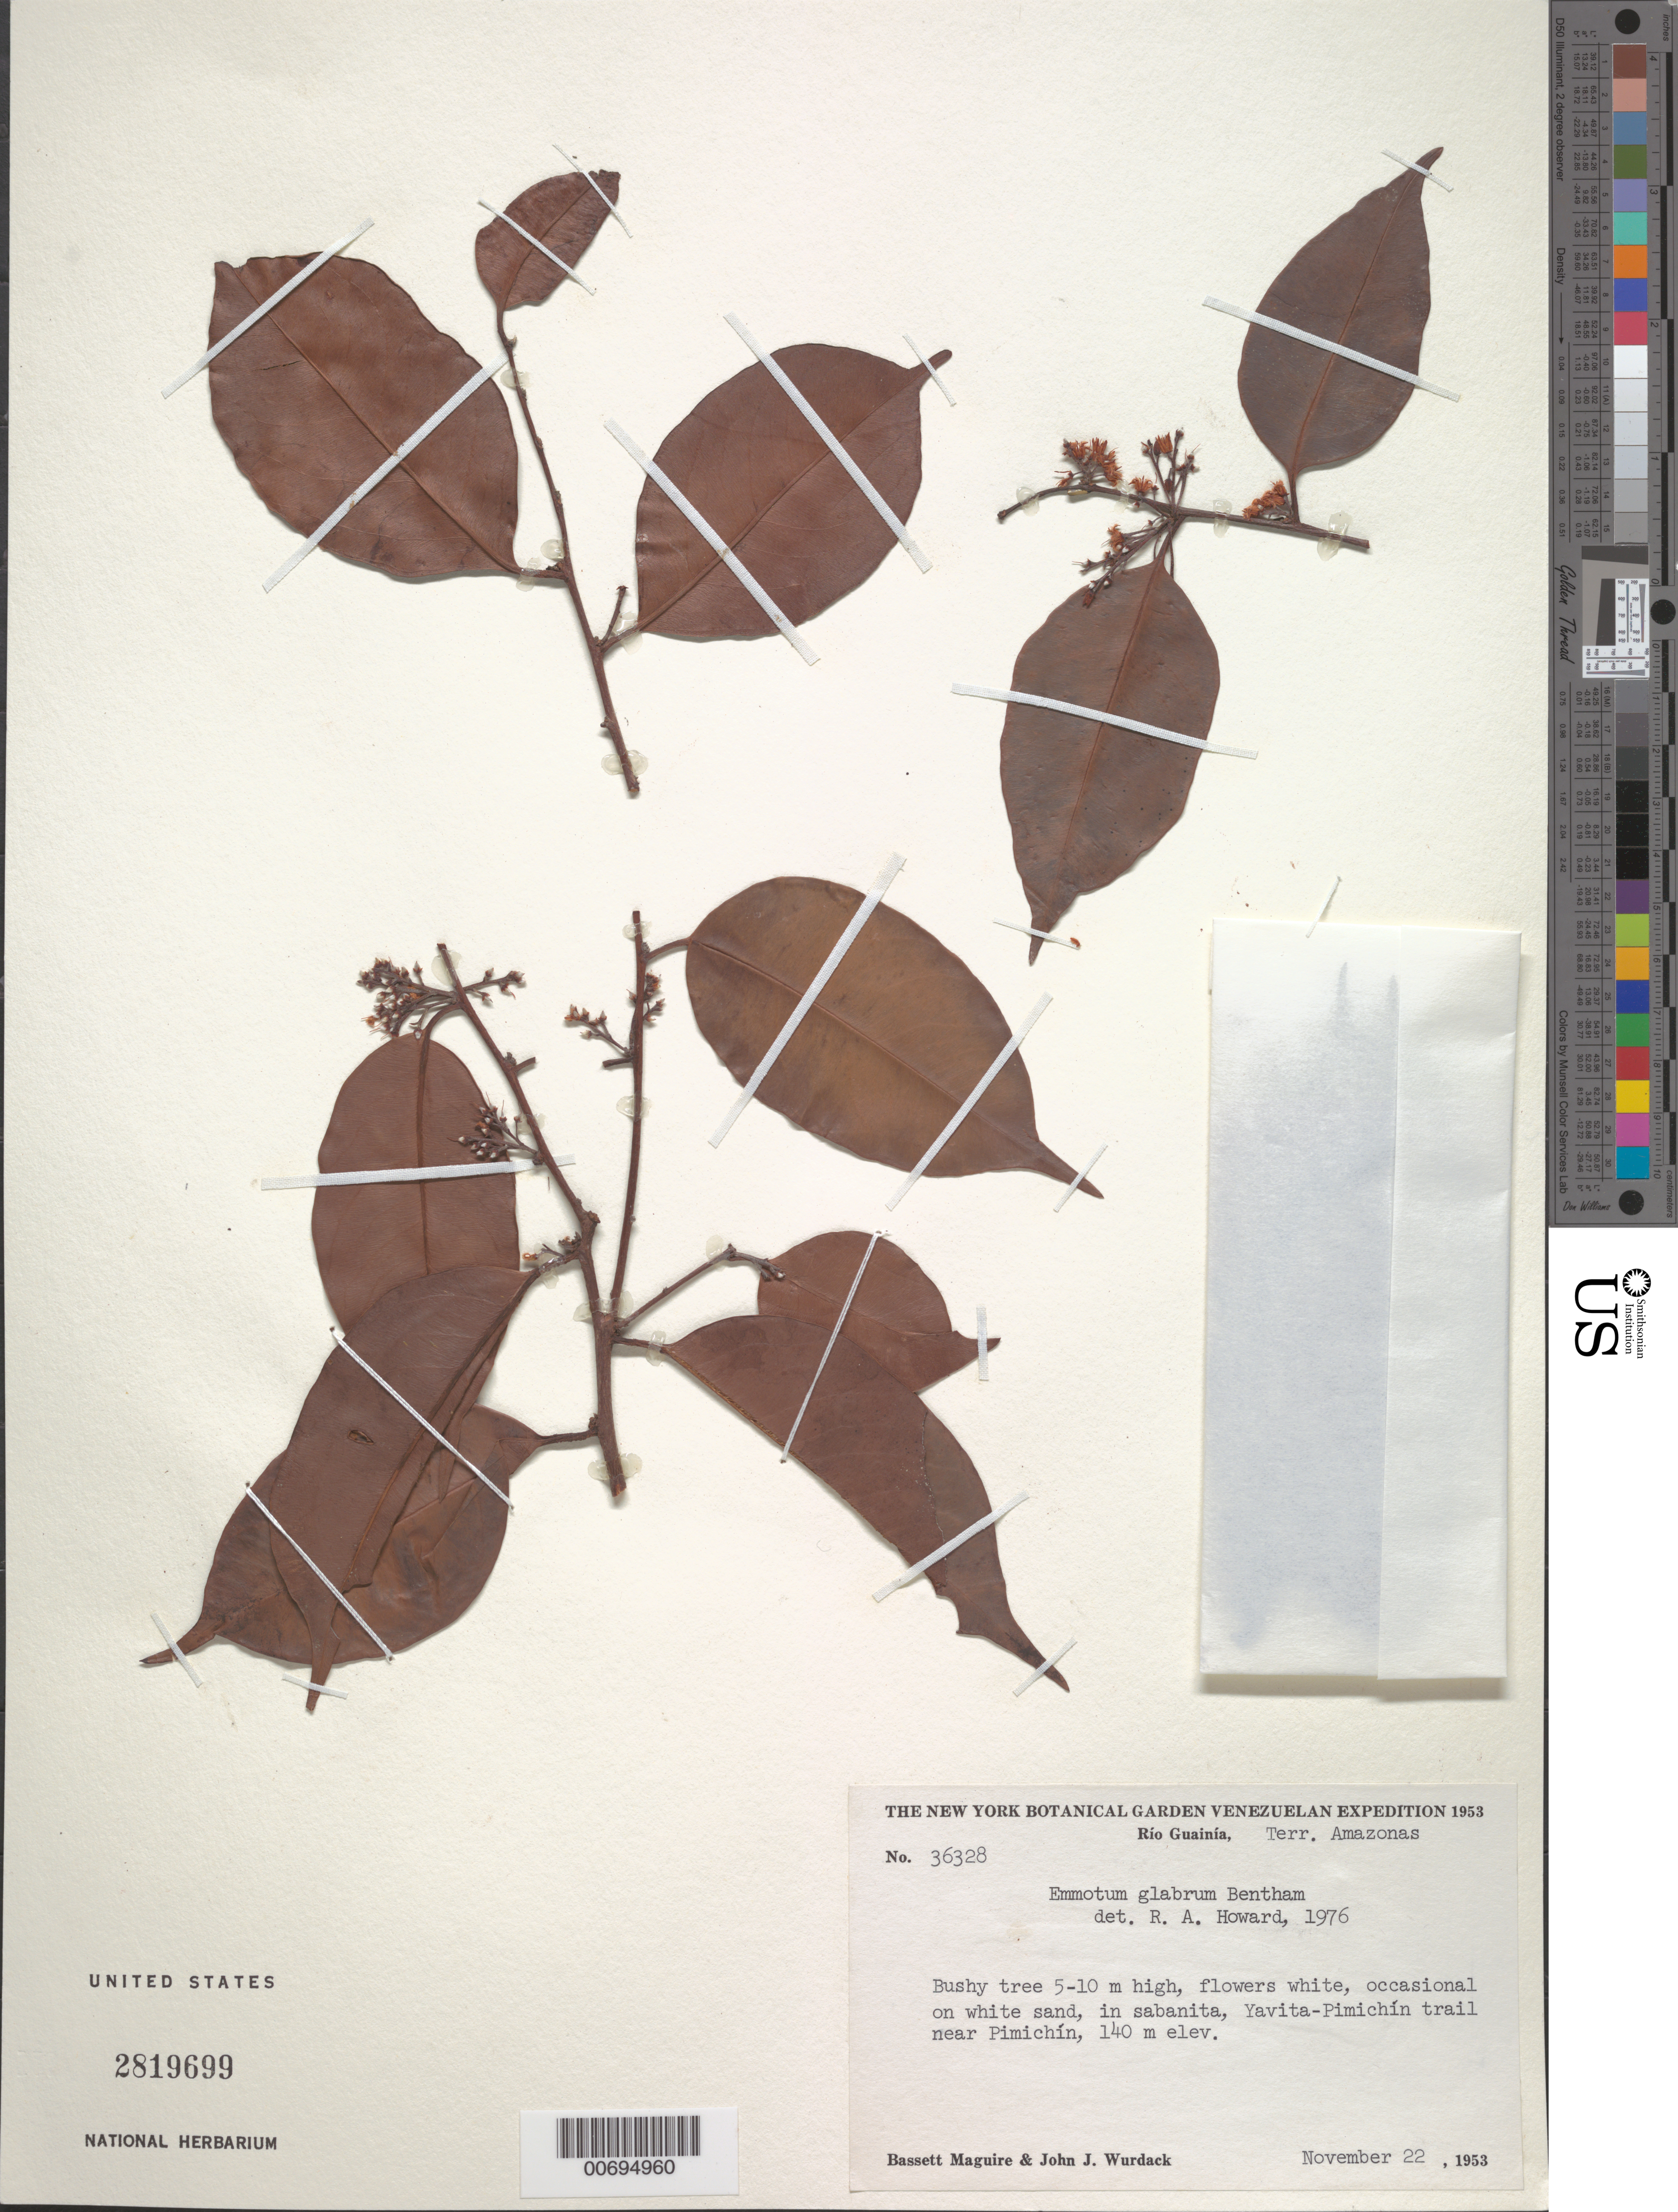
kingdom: Plantae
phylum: Tracheophyta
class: Magnoliopsida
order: Metteniusales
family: Metteniusaceae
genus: Emmotum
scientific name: Emmotum glabrum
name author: Benth. ex Miers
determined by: Howard, R. A.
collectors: B. Maguire, J. J. Wurdack & G. S. Bunting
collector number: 36328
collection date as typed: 22-Nov-53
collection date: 1953-11-22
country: Venezuela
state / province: Amazonas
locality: Yavita-Pimichin trail, near Pimichín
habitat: Sabanita, white sand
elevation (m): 120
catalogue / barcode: US 2819699